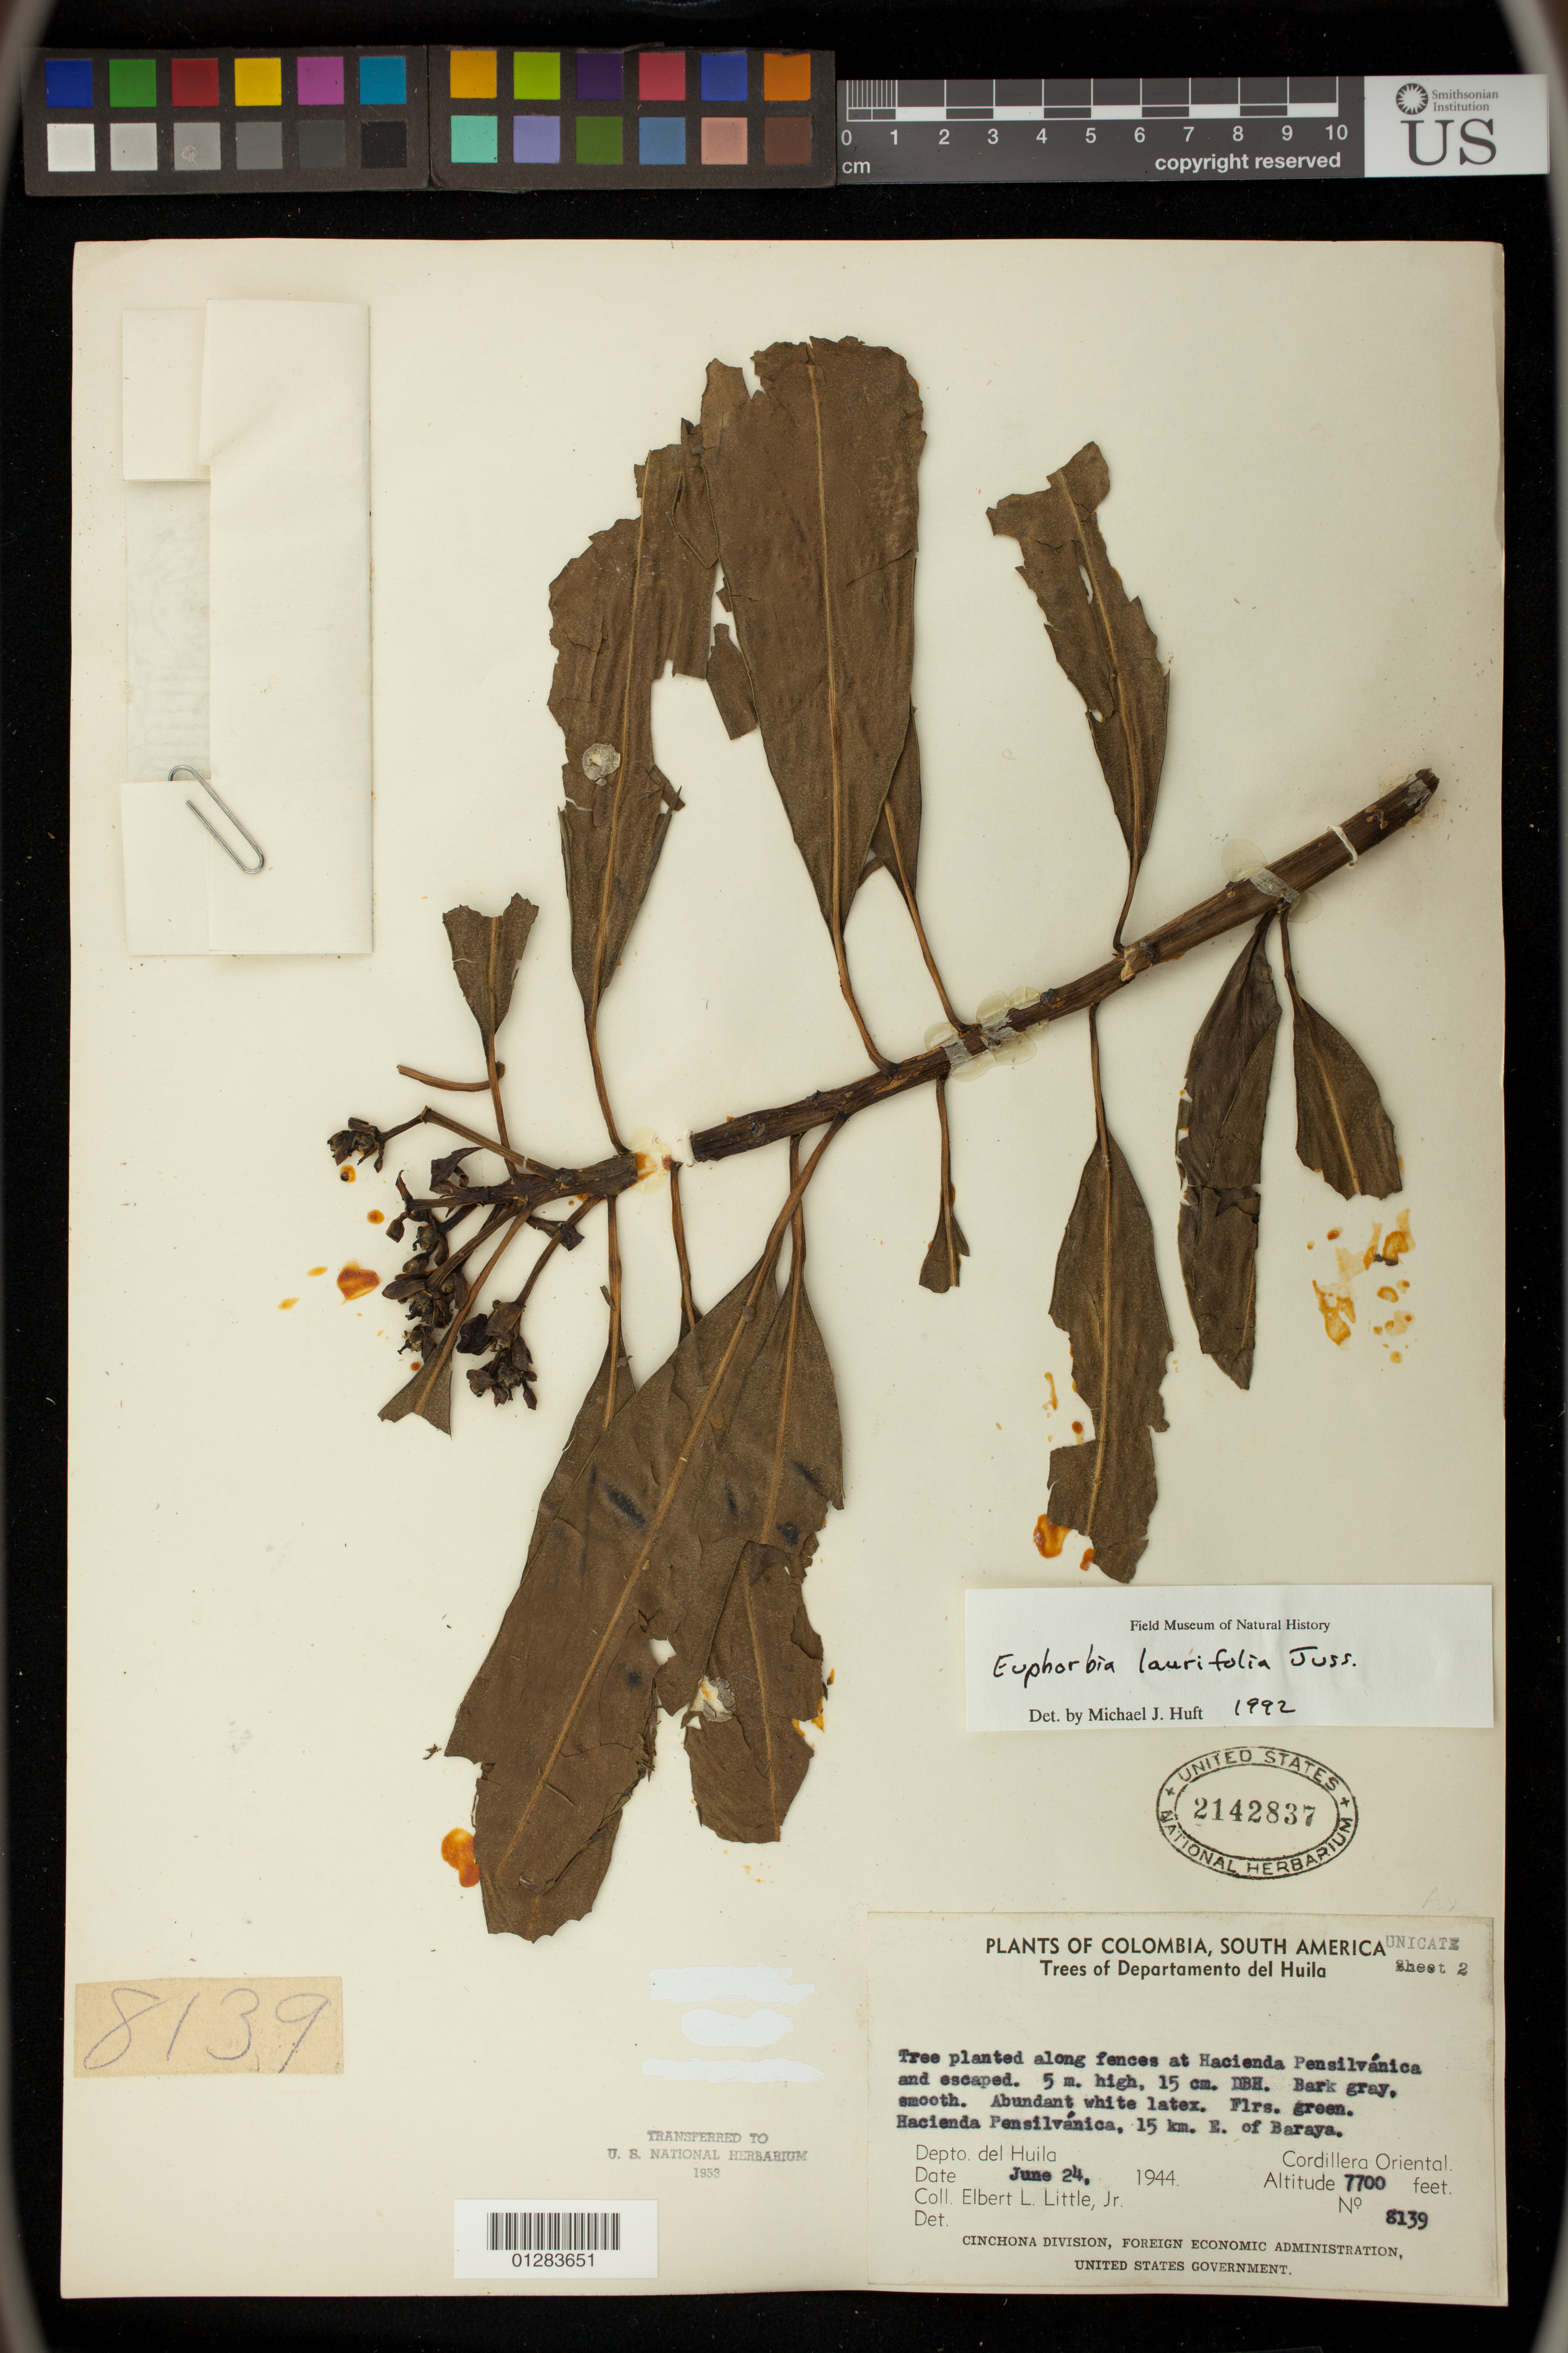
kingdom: Plantae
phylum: Tracheophyta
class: Magnoliopsida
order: Malpighiales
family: Euphorbiaceae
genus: Euphorbia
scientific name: Euphorbia laurifolia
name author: Juss. ex Lam.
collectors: E. L. Little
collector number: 8139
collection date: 1944-06-24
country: Colombia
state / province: Huila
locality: Hacienda Pensilvanica, 15 km. E. of Baraya, Cordillera Oriental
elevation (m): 2347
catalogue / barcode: US 2142837